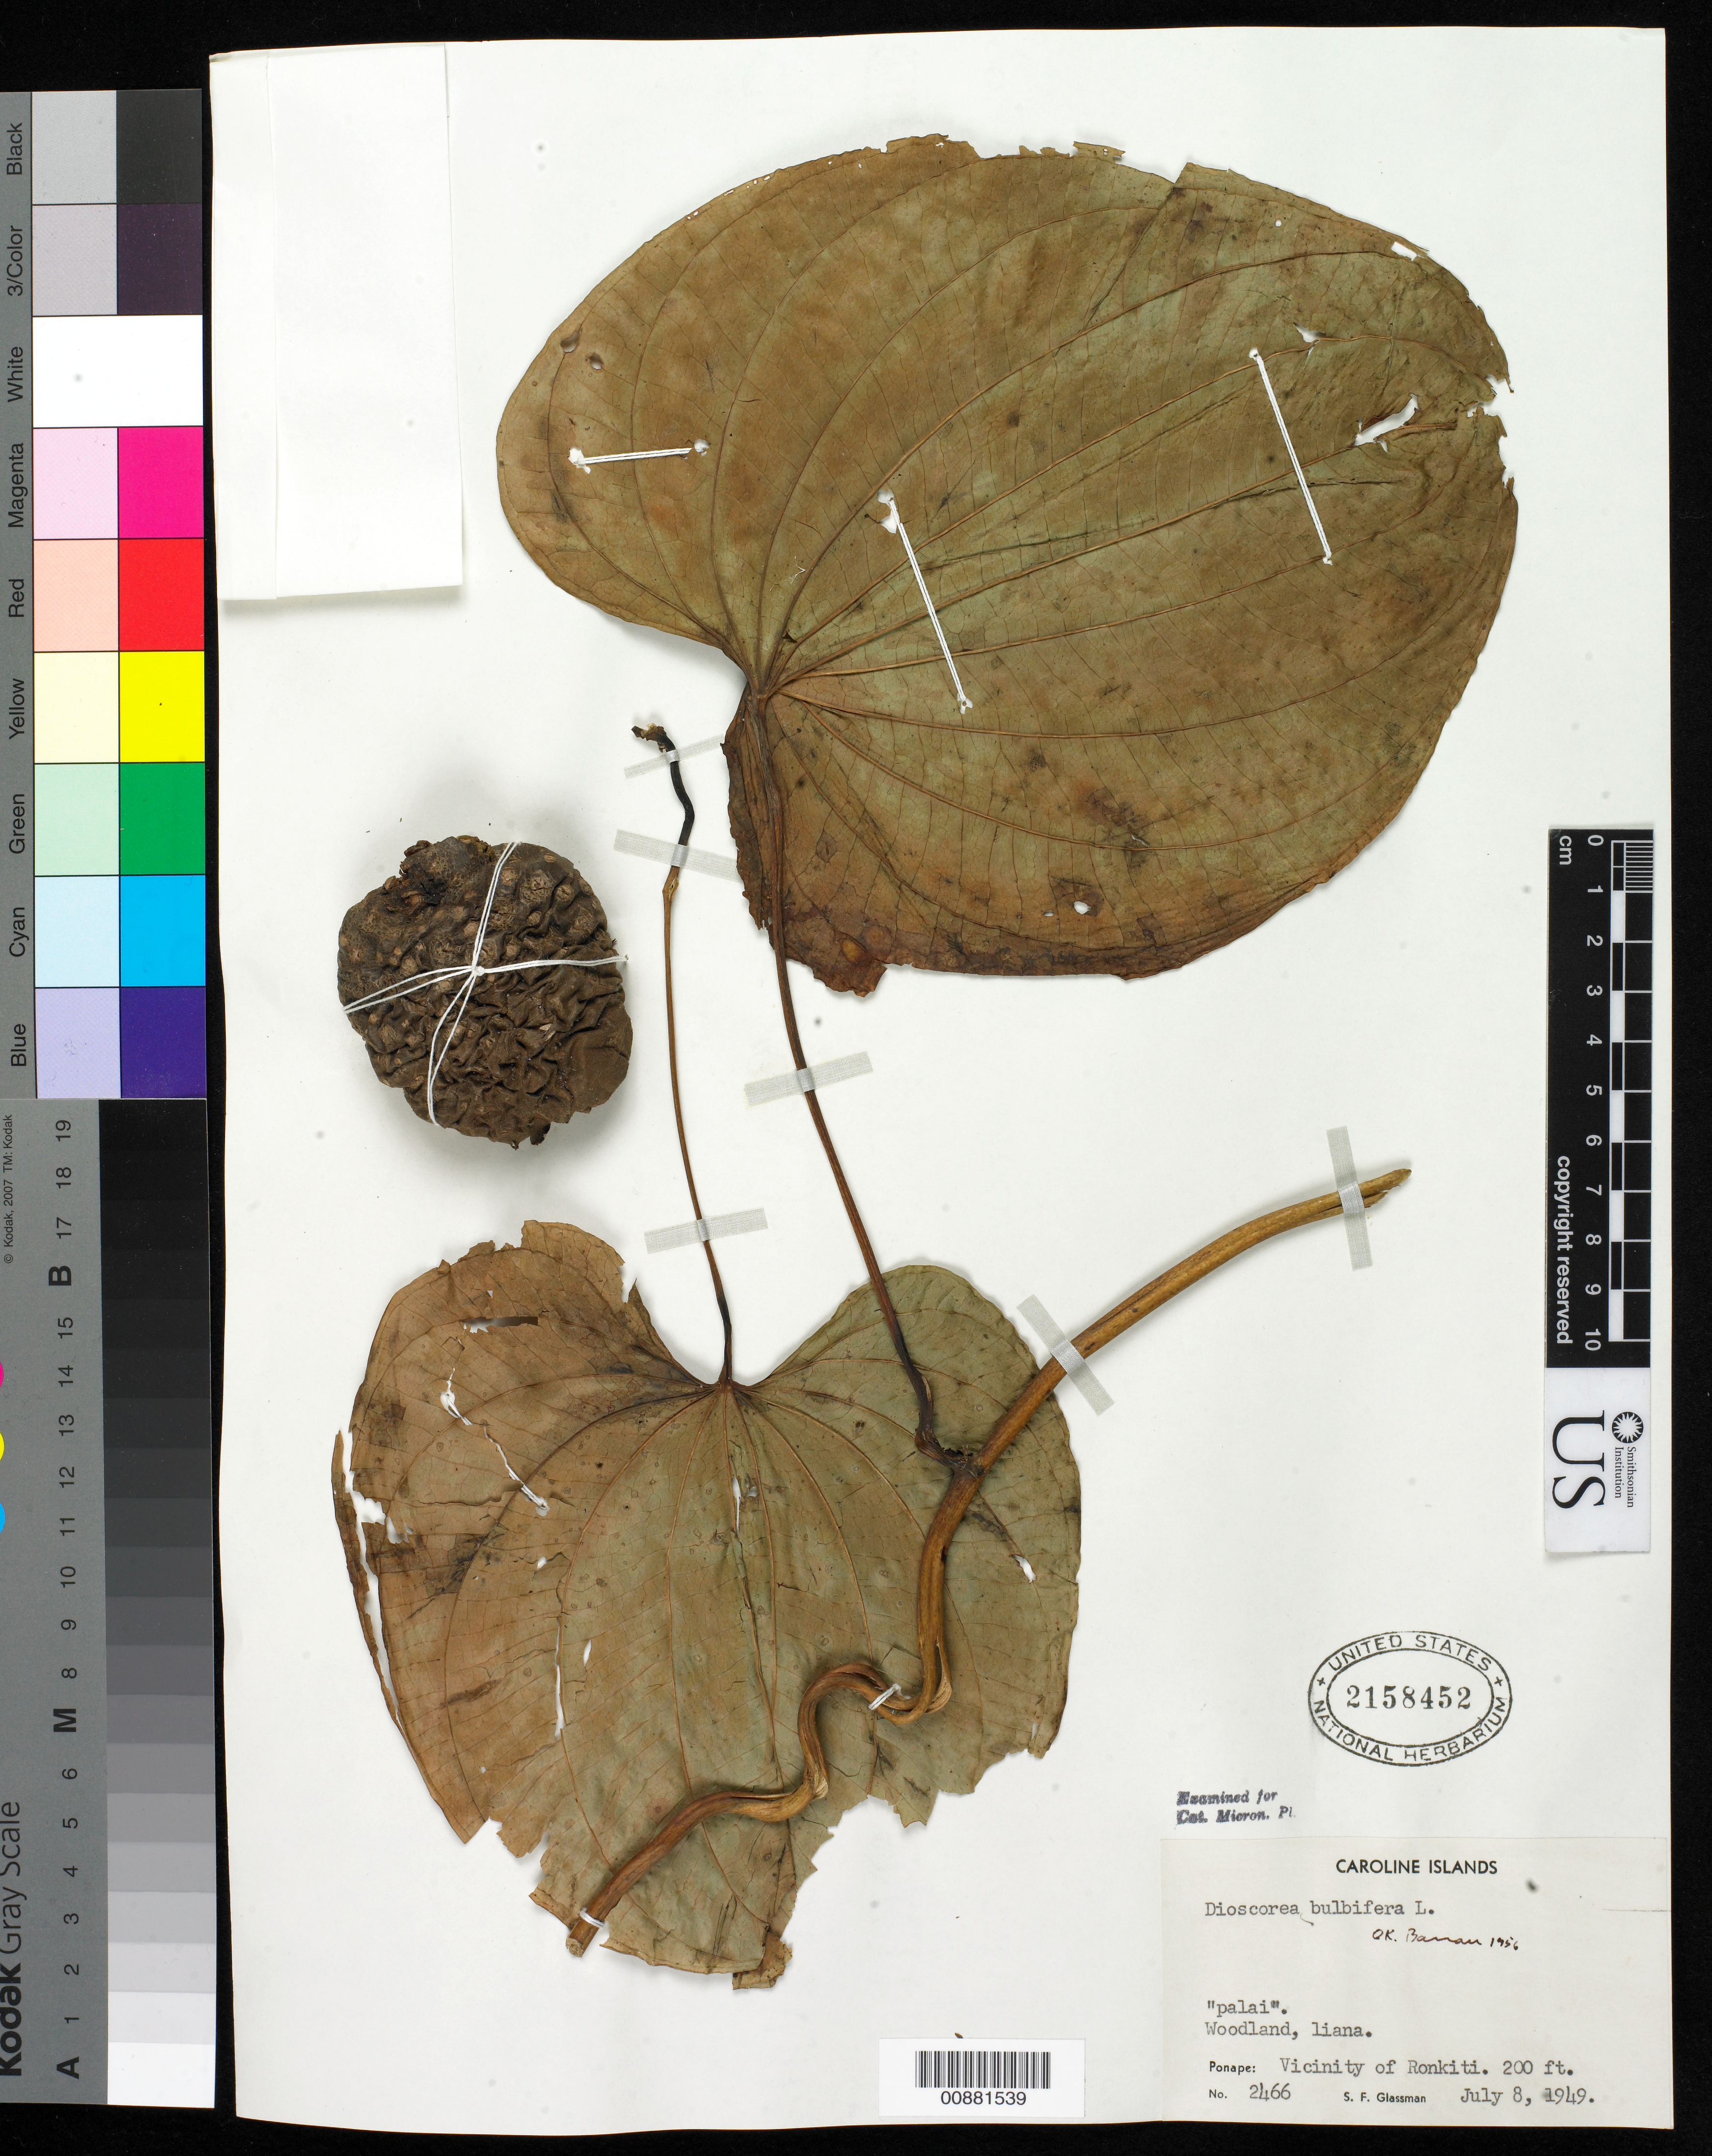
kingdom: Plantae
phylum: Tracheophyta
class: Liliopsida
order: Dioscoreales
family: Dioscoreaceae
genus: Dioscorea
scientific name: Dioscorea bulbifera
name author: L.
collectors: S. F. Glassman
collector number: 2466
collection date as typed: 08 Jul 1949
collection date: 1949-07-08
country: Micronesia, Federated States of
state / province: Pohnpei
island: Pohnpei [Ponape]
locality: Woodland, liana. Vicinity of Ronkiti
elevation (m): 61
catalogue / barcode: US 2158452